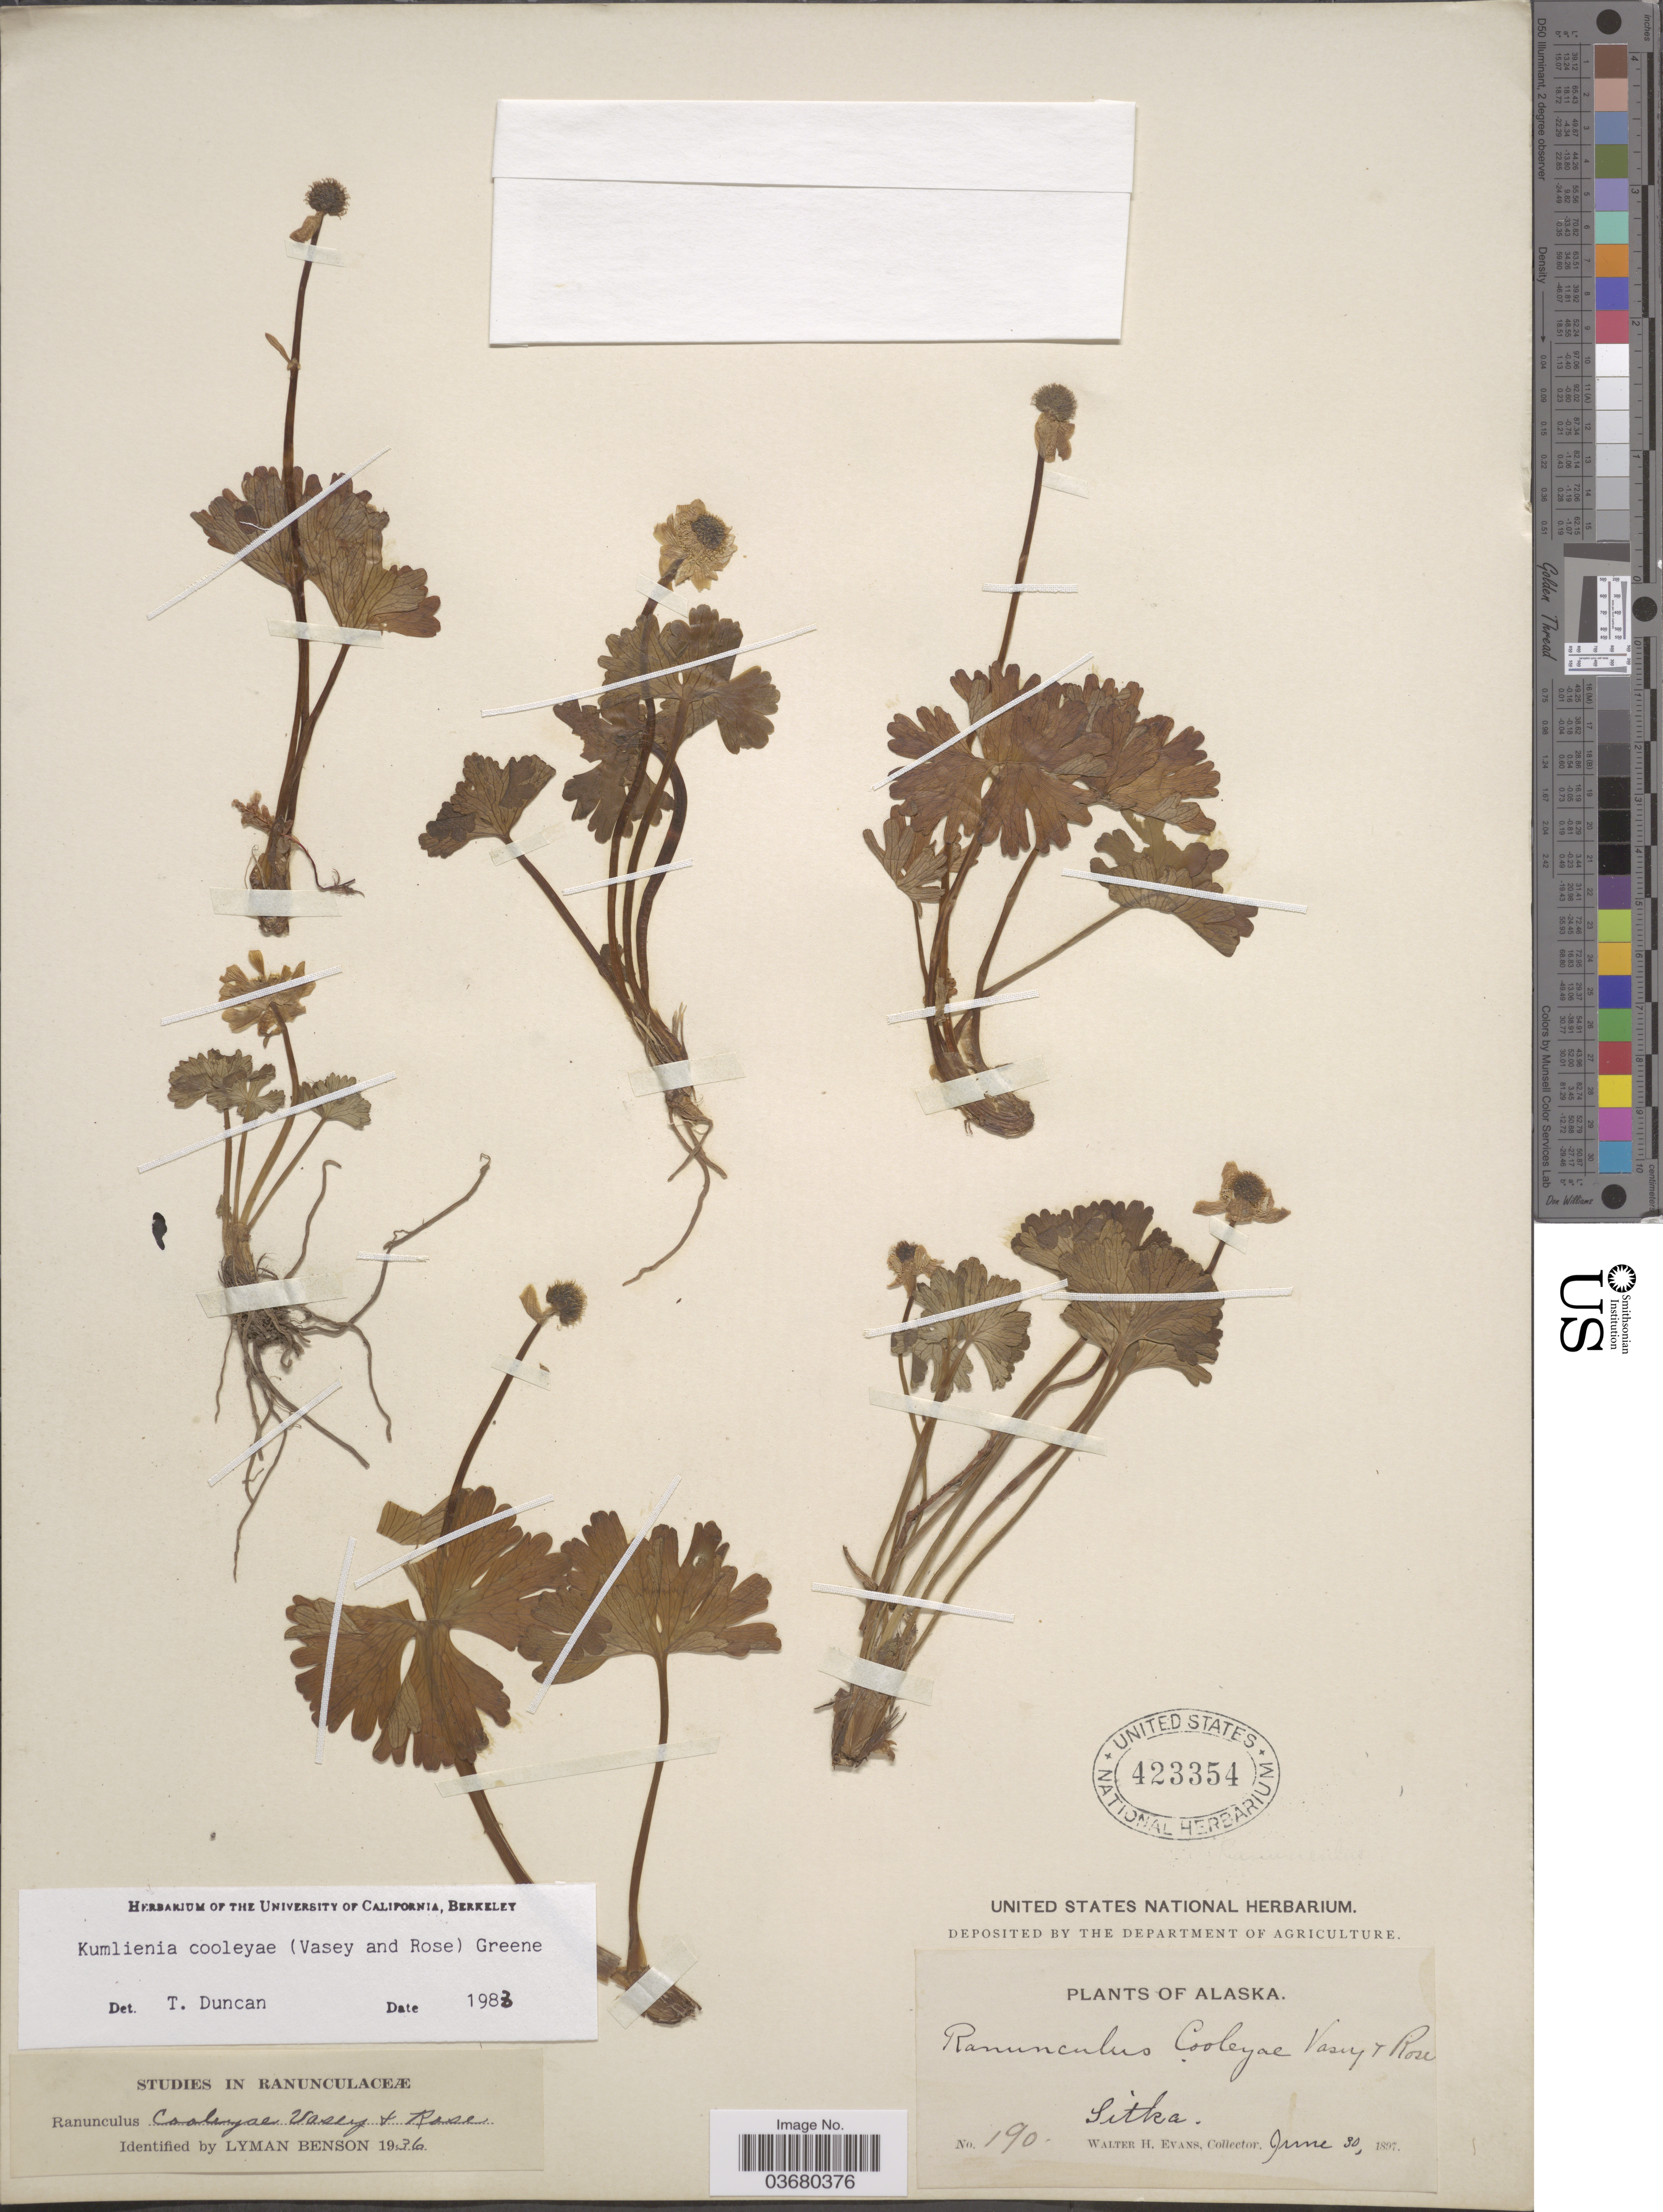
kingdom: Plantae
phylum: Tracheophyta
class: Magnoliopsida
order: Ranunculales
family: Ranunculaceae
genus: Arcteranthis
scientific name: Arcteranthis cooleyae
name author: (Vasey & Rose) Greene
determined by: Strong, M. T., (US), Smithsonian Institution - National Museum of Natural History (UNITED STATES)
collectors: W. H. Evans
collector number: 190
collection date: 1897-06-30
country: United States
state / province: Alaska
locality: Sitka.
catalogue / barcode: US 423354